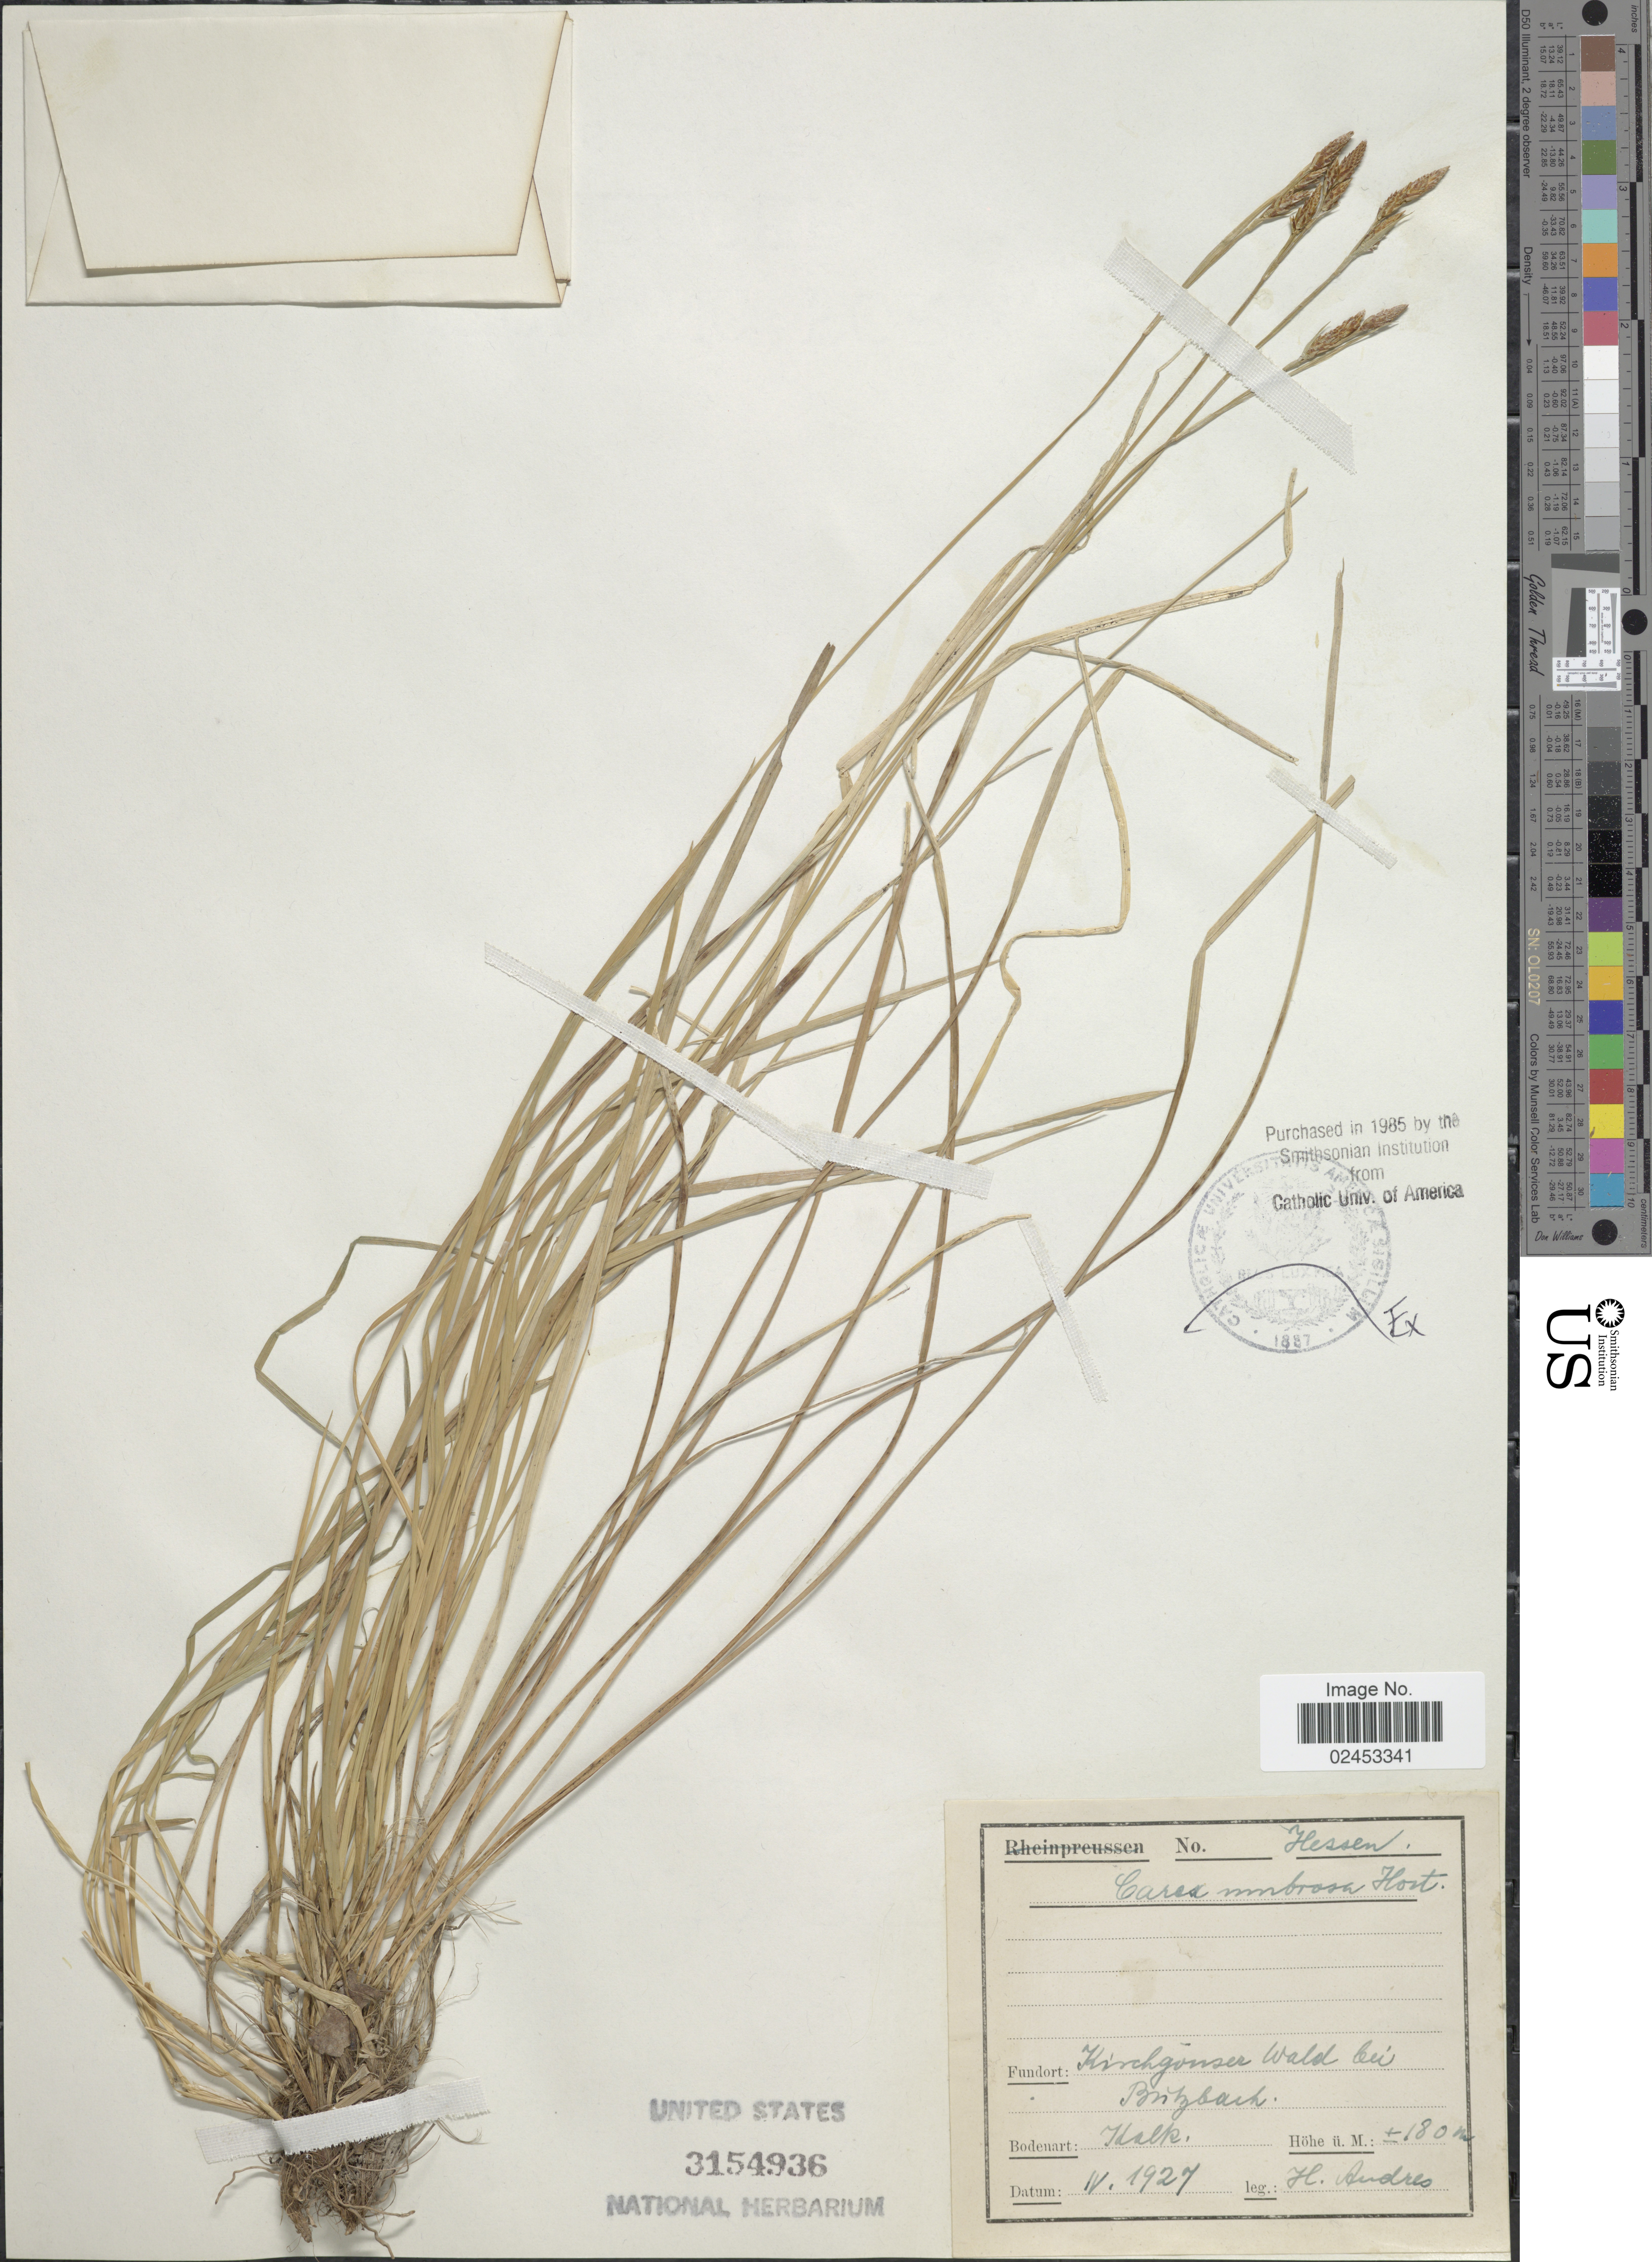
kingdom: Plantae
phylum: Tracheophyta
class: Liliopsida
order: Poales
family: Cyperaceae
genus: Carex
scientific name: Carex umbrosa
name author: Host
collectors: H. Andres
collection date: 1927-04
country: Germany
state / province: Hesse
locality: Kirchgönser Wald bei [illegible text]bach[interpreted]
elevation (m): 180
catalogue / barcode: US 3154936